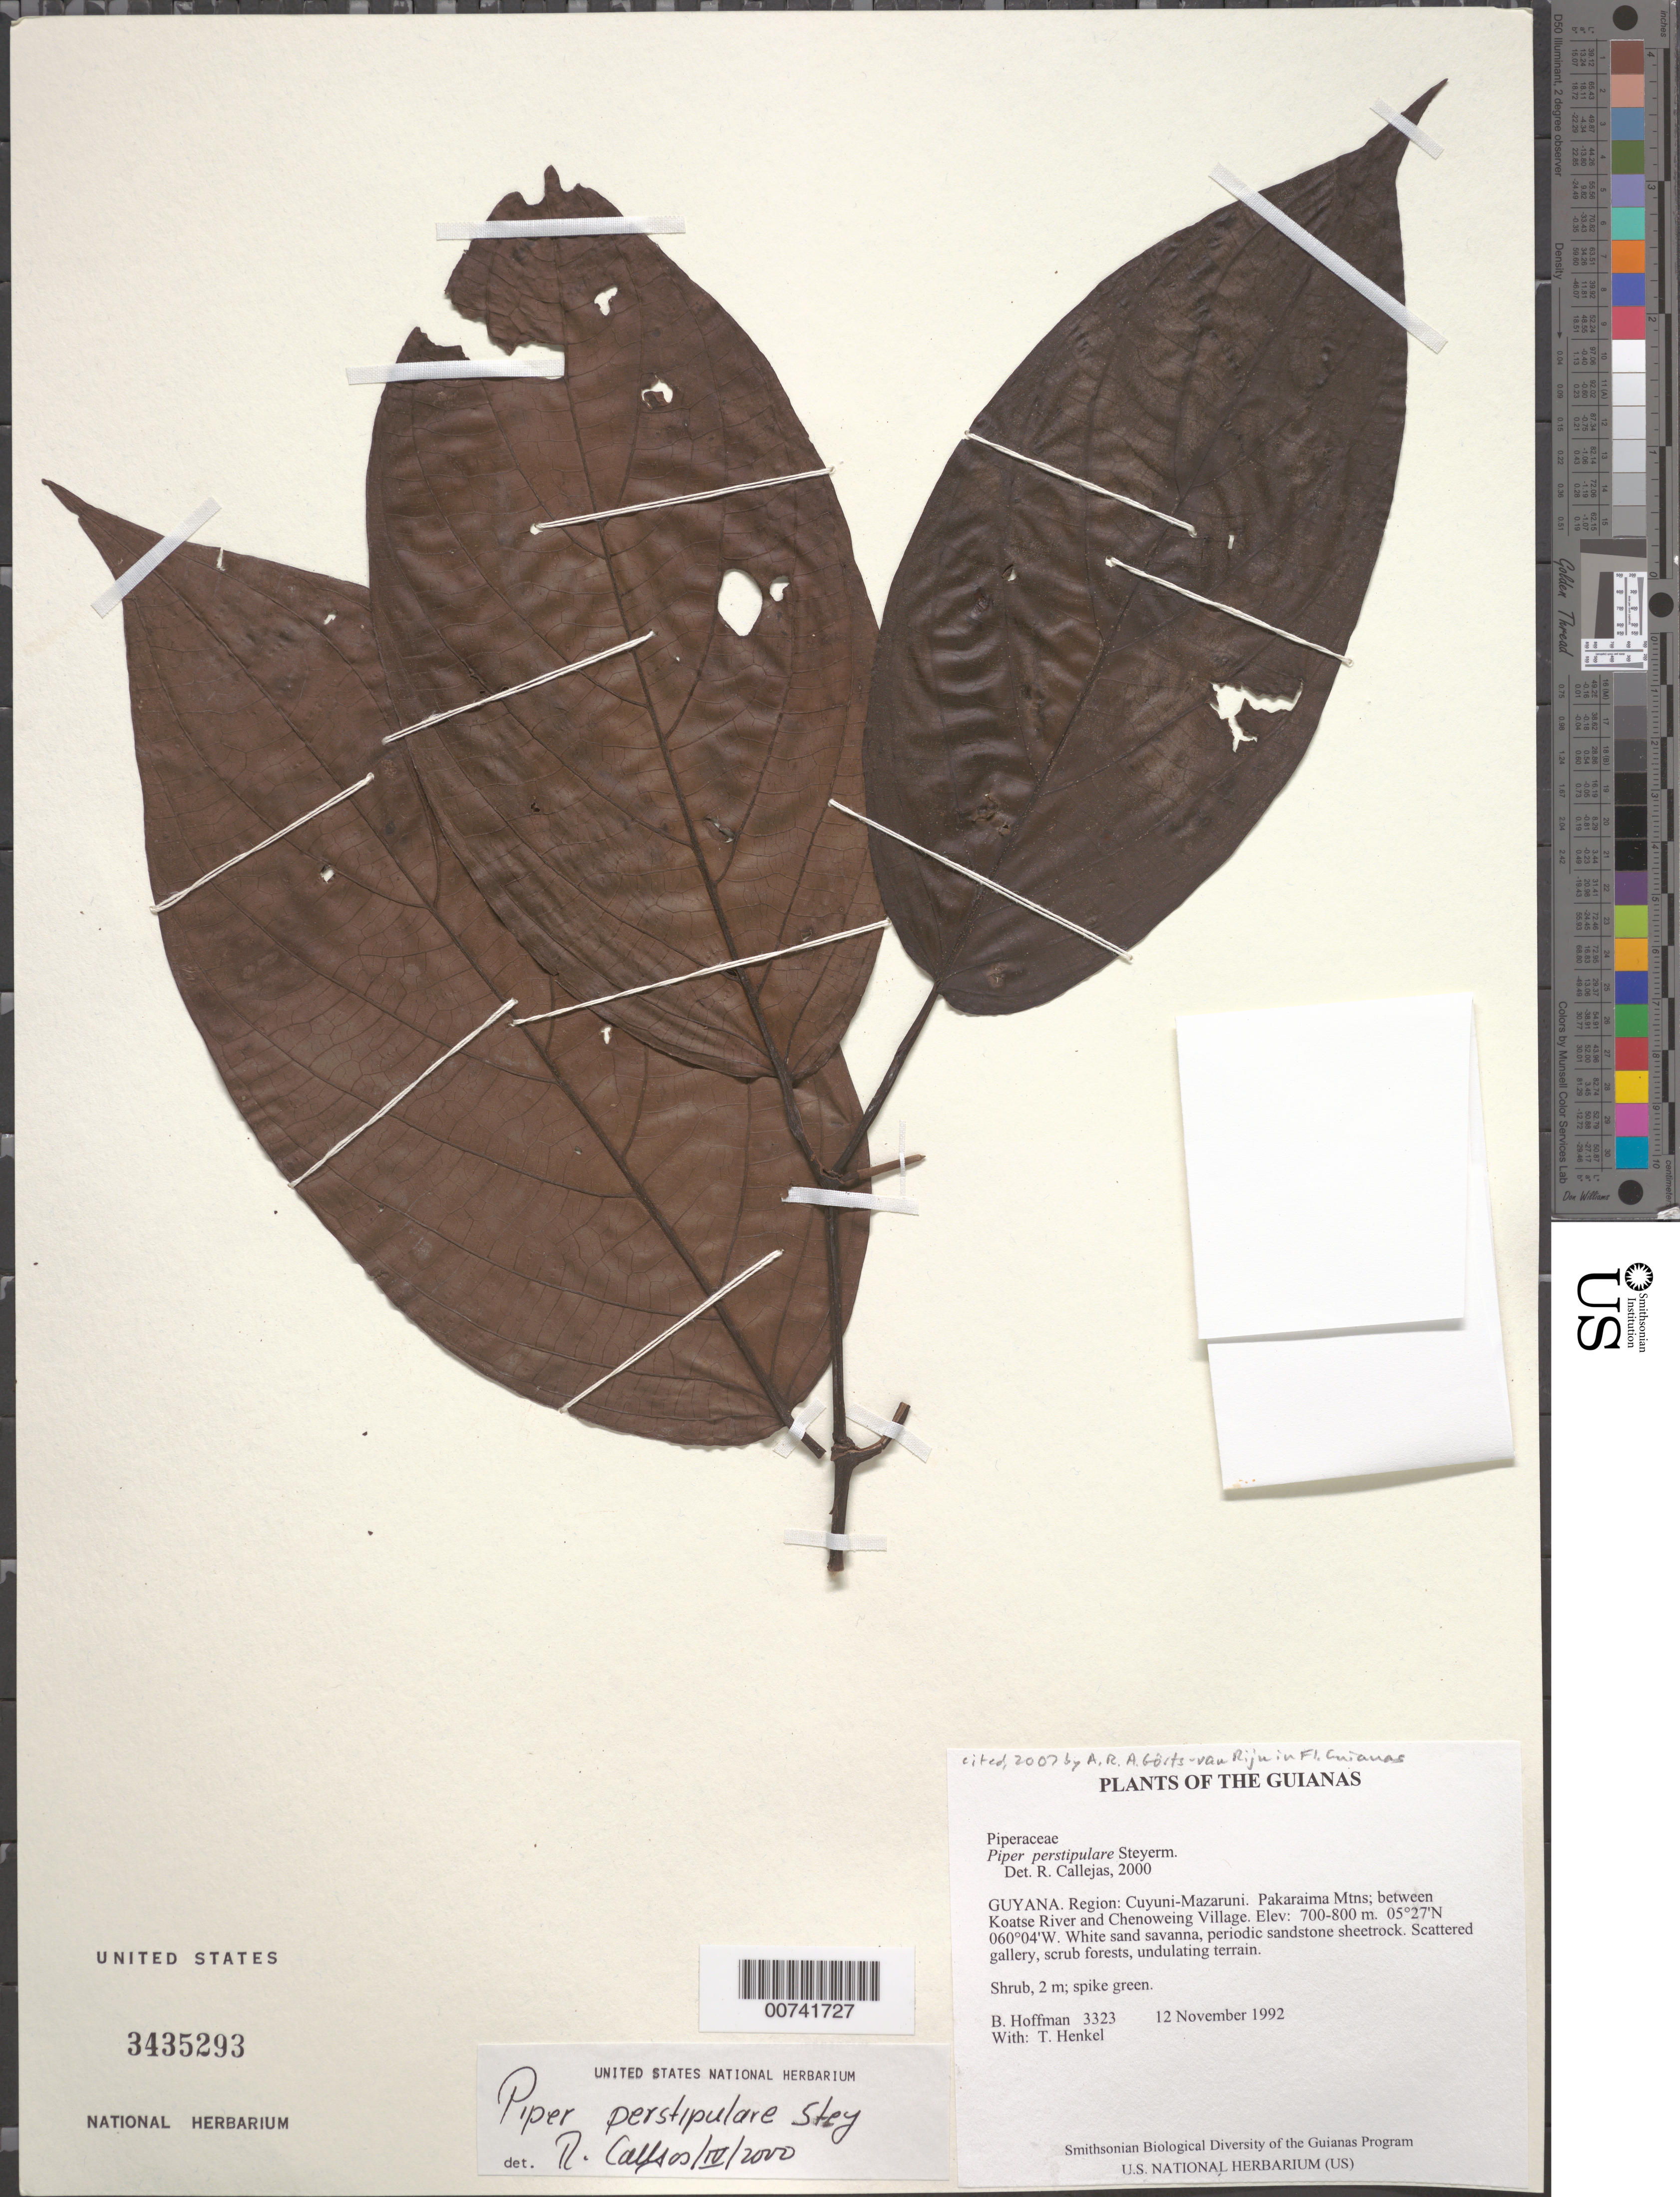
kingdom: Plantae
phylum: Tracheophyta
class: Magnoliopsida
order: Piperales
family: Piperaceae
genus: Piper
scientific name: Piper perstipulare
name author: Steyerm.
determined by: Görts-van Rijn, A. R. A.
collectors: B. Hoffman & T. Henkel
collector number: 3323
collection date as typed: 12 November 1992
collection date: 1992-11-12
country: Guyana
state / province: Cuyuni-Mazaruni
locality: Pakaraima Mountains; between Koatse River and Chenoweing village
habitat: White sand savanna, periodic sandstone sheetrock. Scattered gallery, scrub forests, undulating terrain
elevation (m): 700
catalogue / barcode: US 3435293